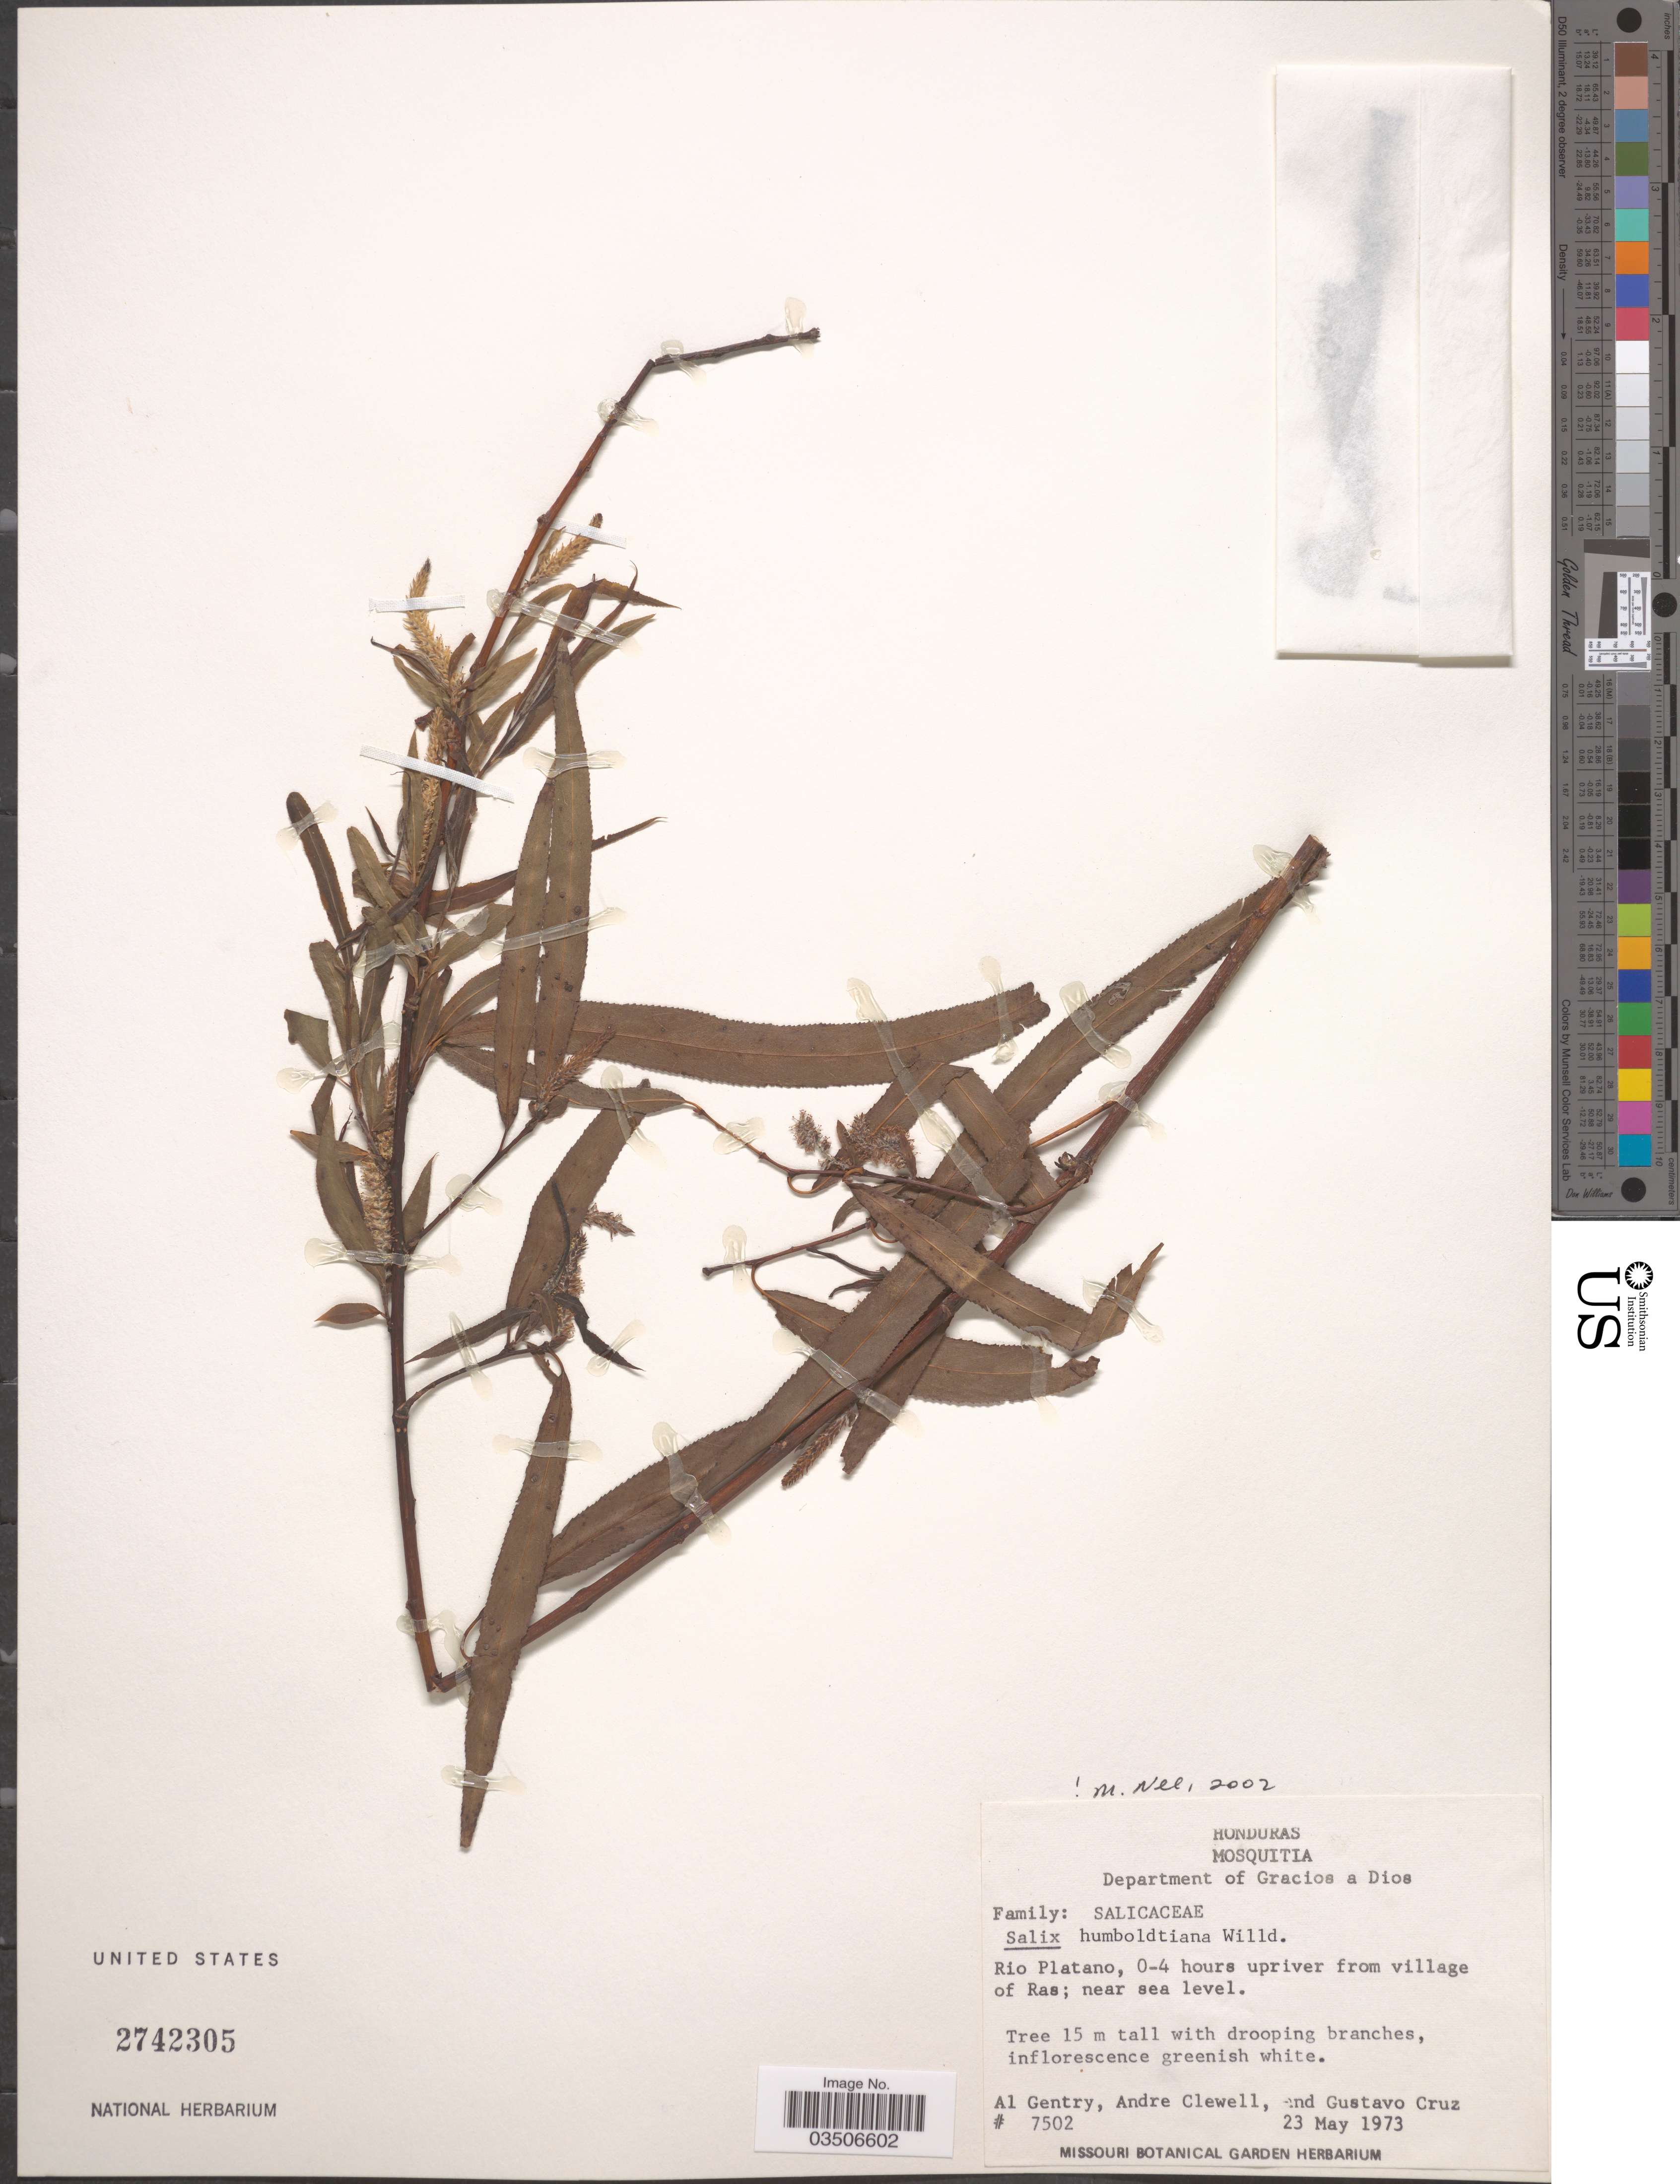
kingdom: Plantae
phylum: Tracheophyta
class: Magnoliopsida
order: Malpighiales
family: Salicaceae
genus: Salix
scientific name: Salix humboldtiana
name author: Willd.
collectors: A. H. Gentry, A. Clewell & G. Cruz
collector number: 7502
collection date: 1973-05-23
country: Honduras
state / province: Gracias de Dios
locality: Mosquitia. Department of Gracios a Dios. Rio Platano, 0-4 hours upriver from village of Ras.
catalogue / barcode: US 2742305